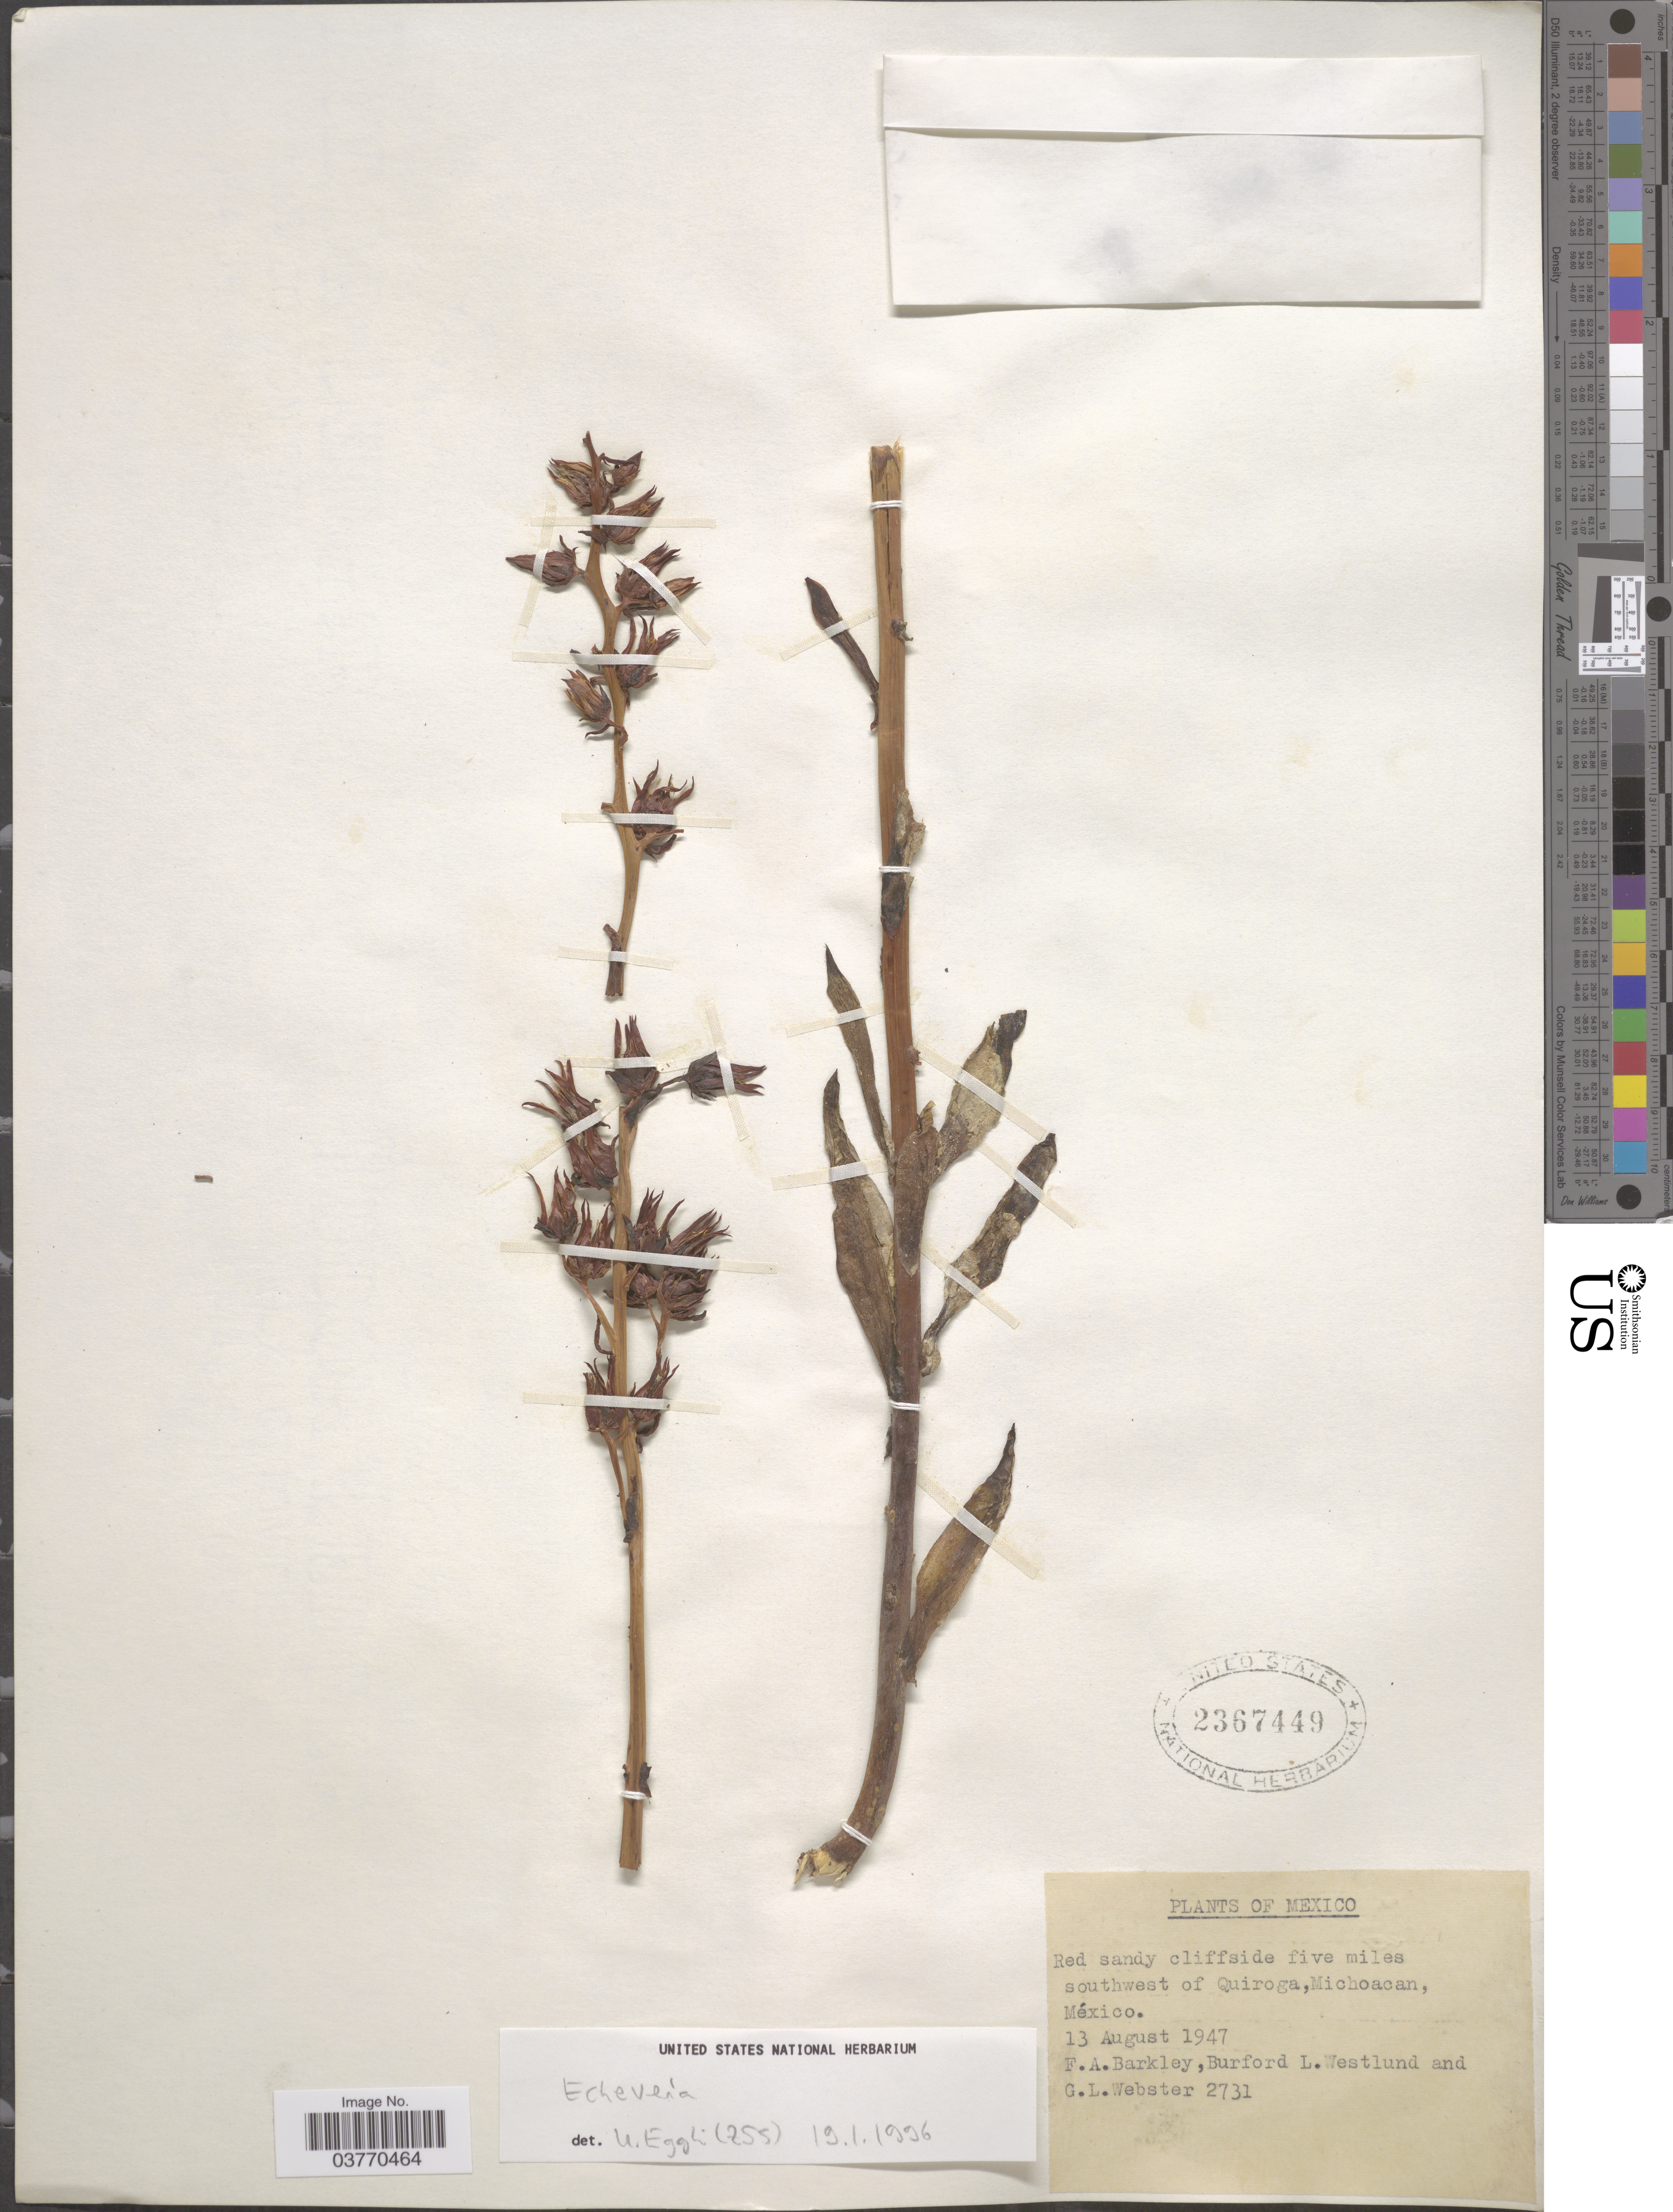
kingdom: Plantae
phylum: Tracheophyta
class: Magnoliopsida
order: Saxifragales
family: Crassulaceae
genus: Echeveria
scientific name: Echeveria sp.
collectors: F. A. Barkley, B. Westlund & G. L. Webster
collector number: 2731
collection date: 1947-08-13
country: Mexico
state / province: Michoacán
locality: Red sandy cliffside five miles southwest of Quiroga.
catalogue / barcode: US 2367449